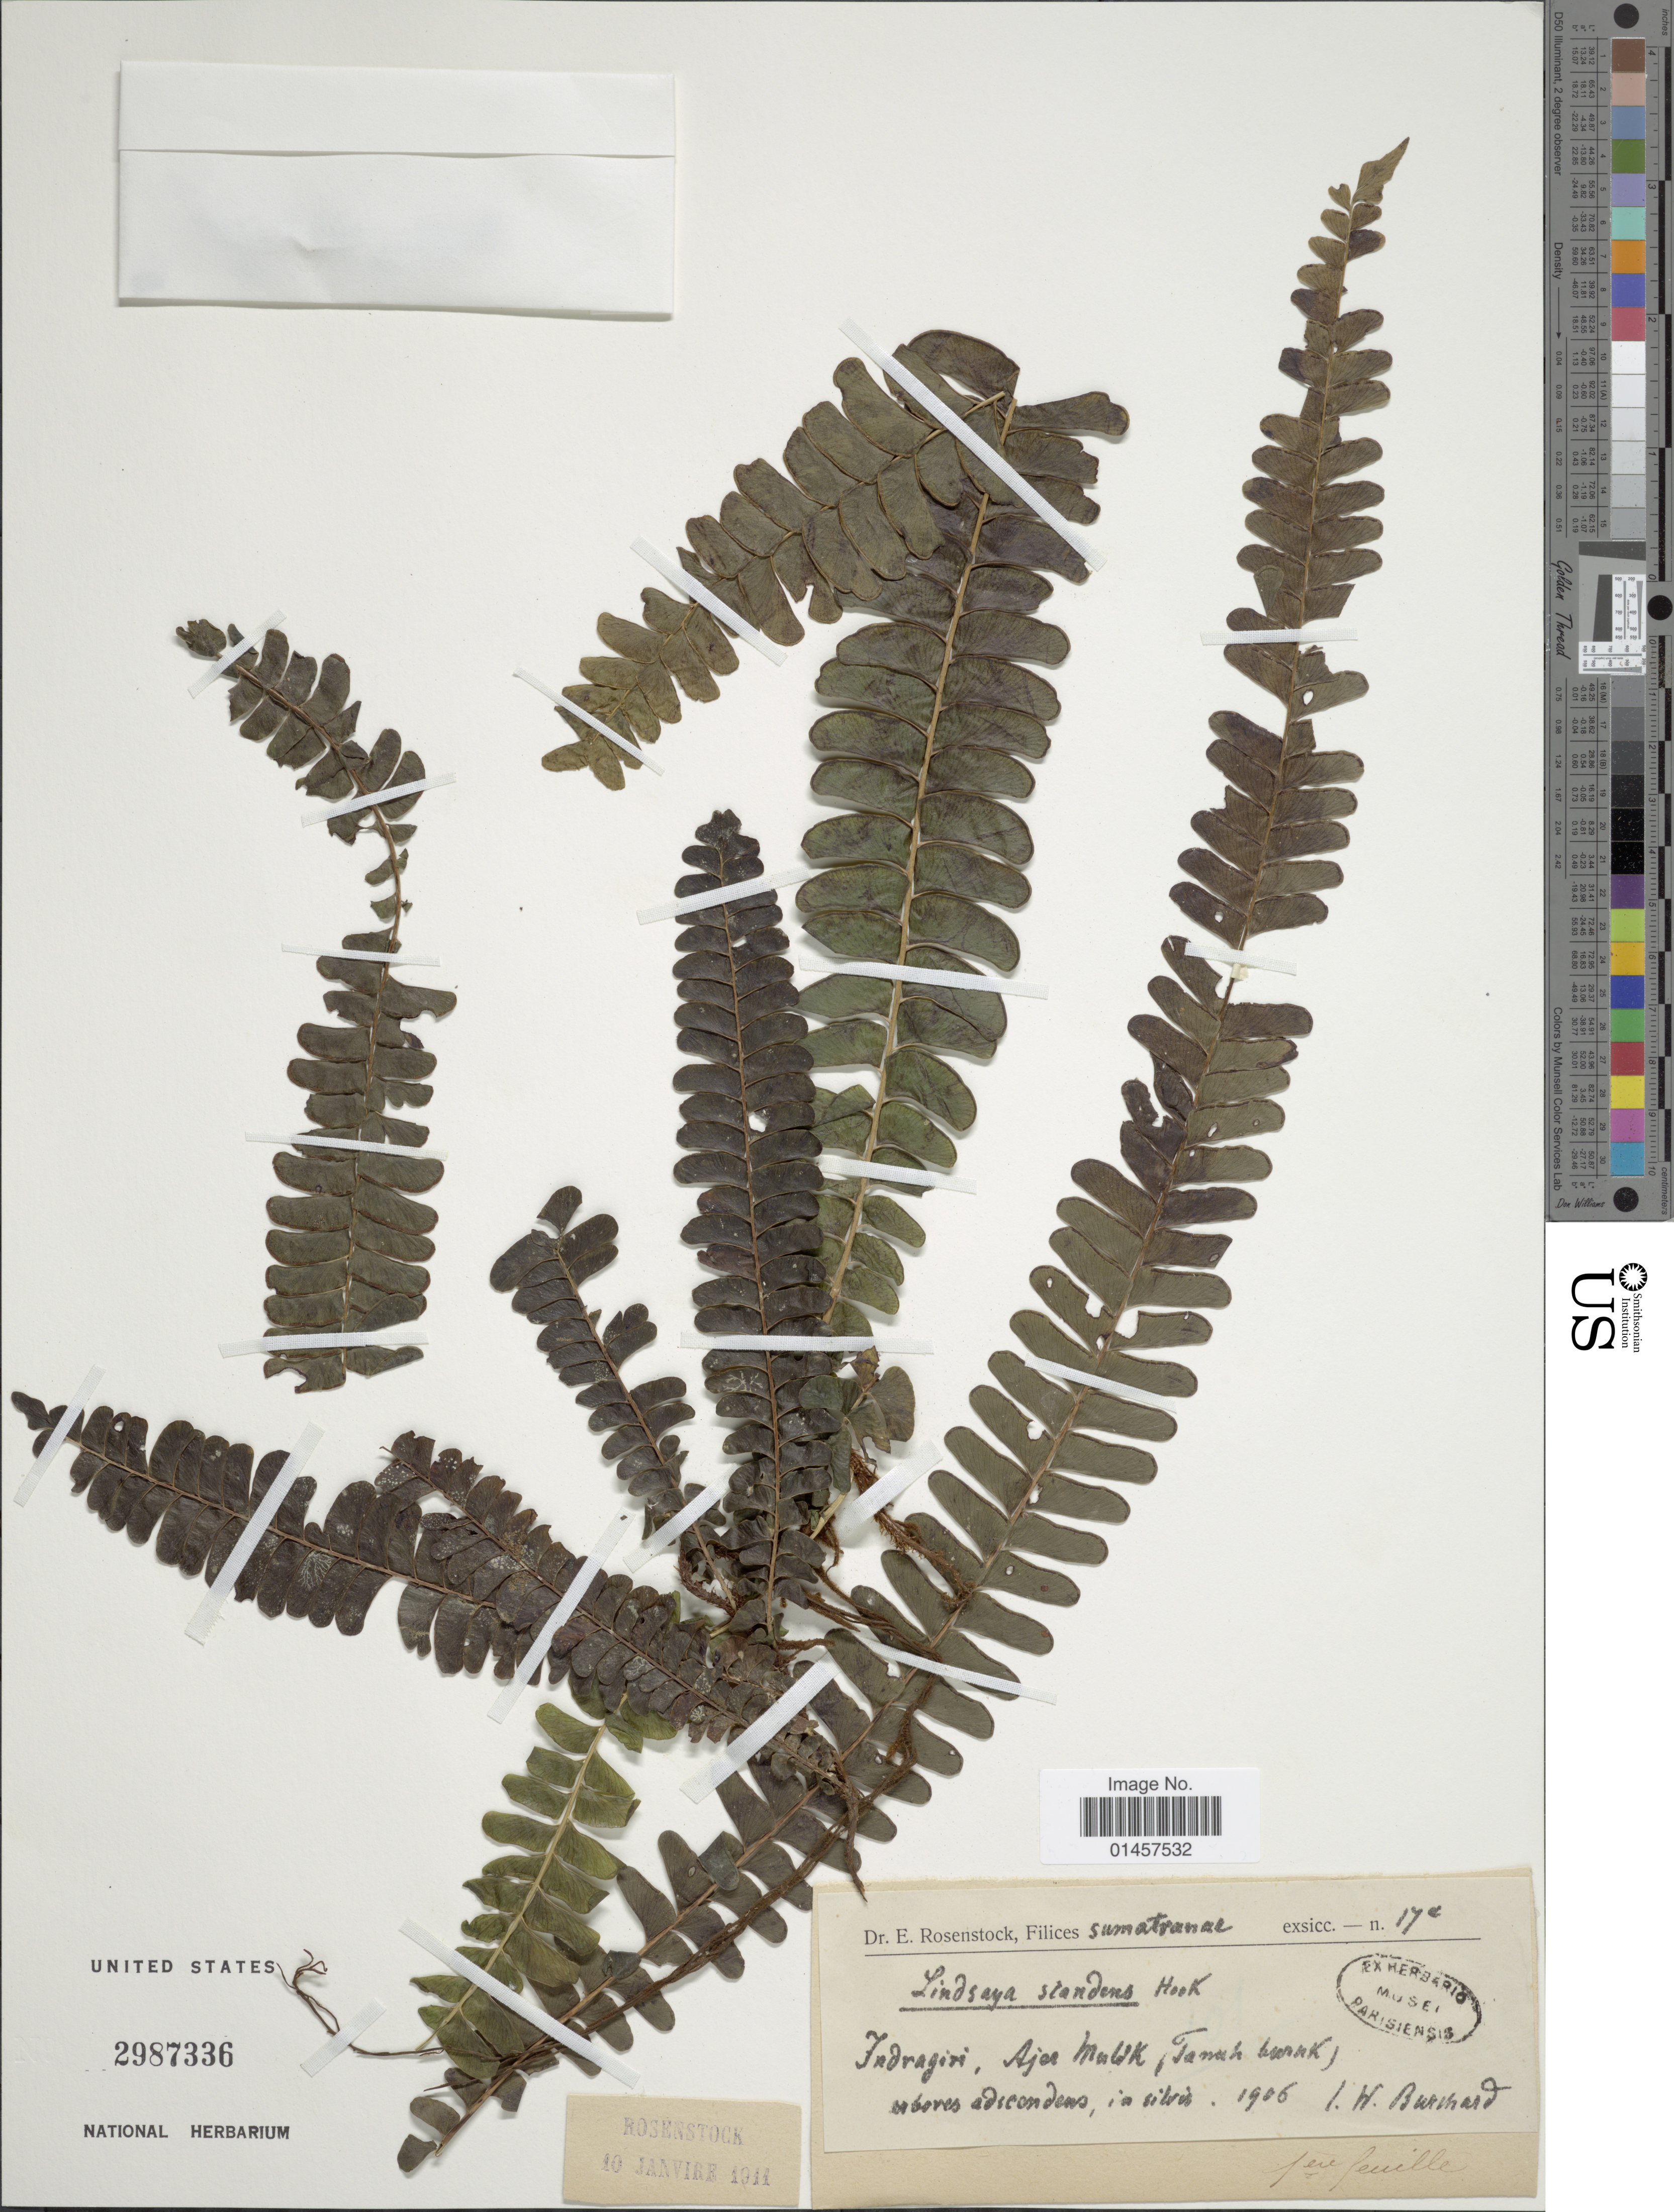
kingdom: Plantae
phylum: Tracheophyta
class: Polypodiopsida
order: Polypodiales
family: Lindsaeaceae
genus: Nesolindsaea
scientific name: Nesolindsaea caudata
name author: (Hook.) Lehtonen & Christenh.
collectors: H. Burchard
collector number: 17a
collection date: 1906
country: Indonesia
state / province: Sumatra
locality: Sumatranae, Indragiri, Ajer M [illegible text], Tamah burrik, abores adscandens, in silvis [interpreted]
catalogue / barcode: US 2987336